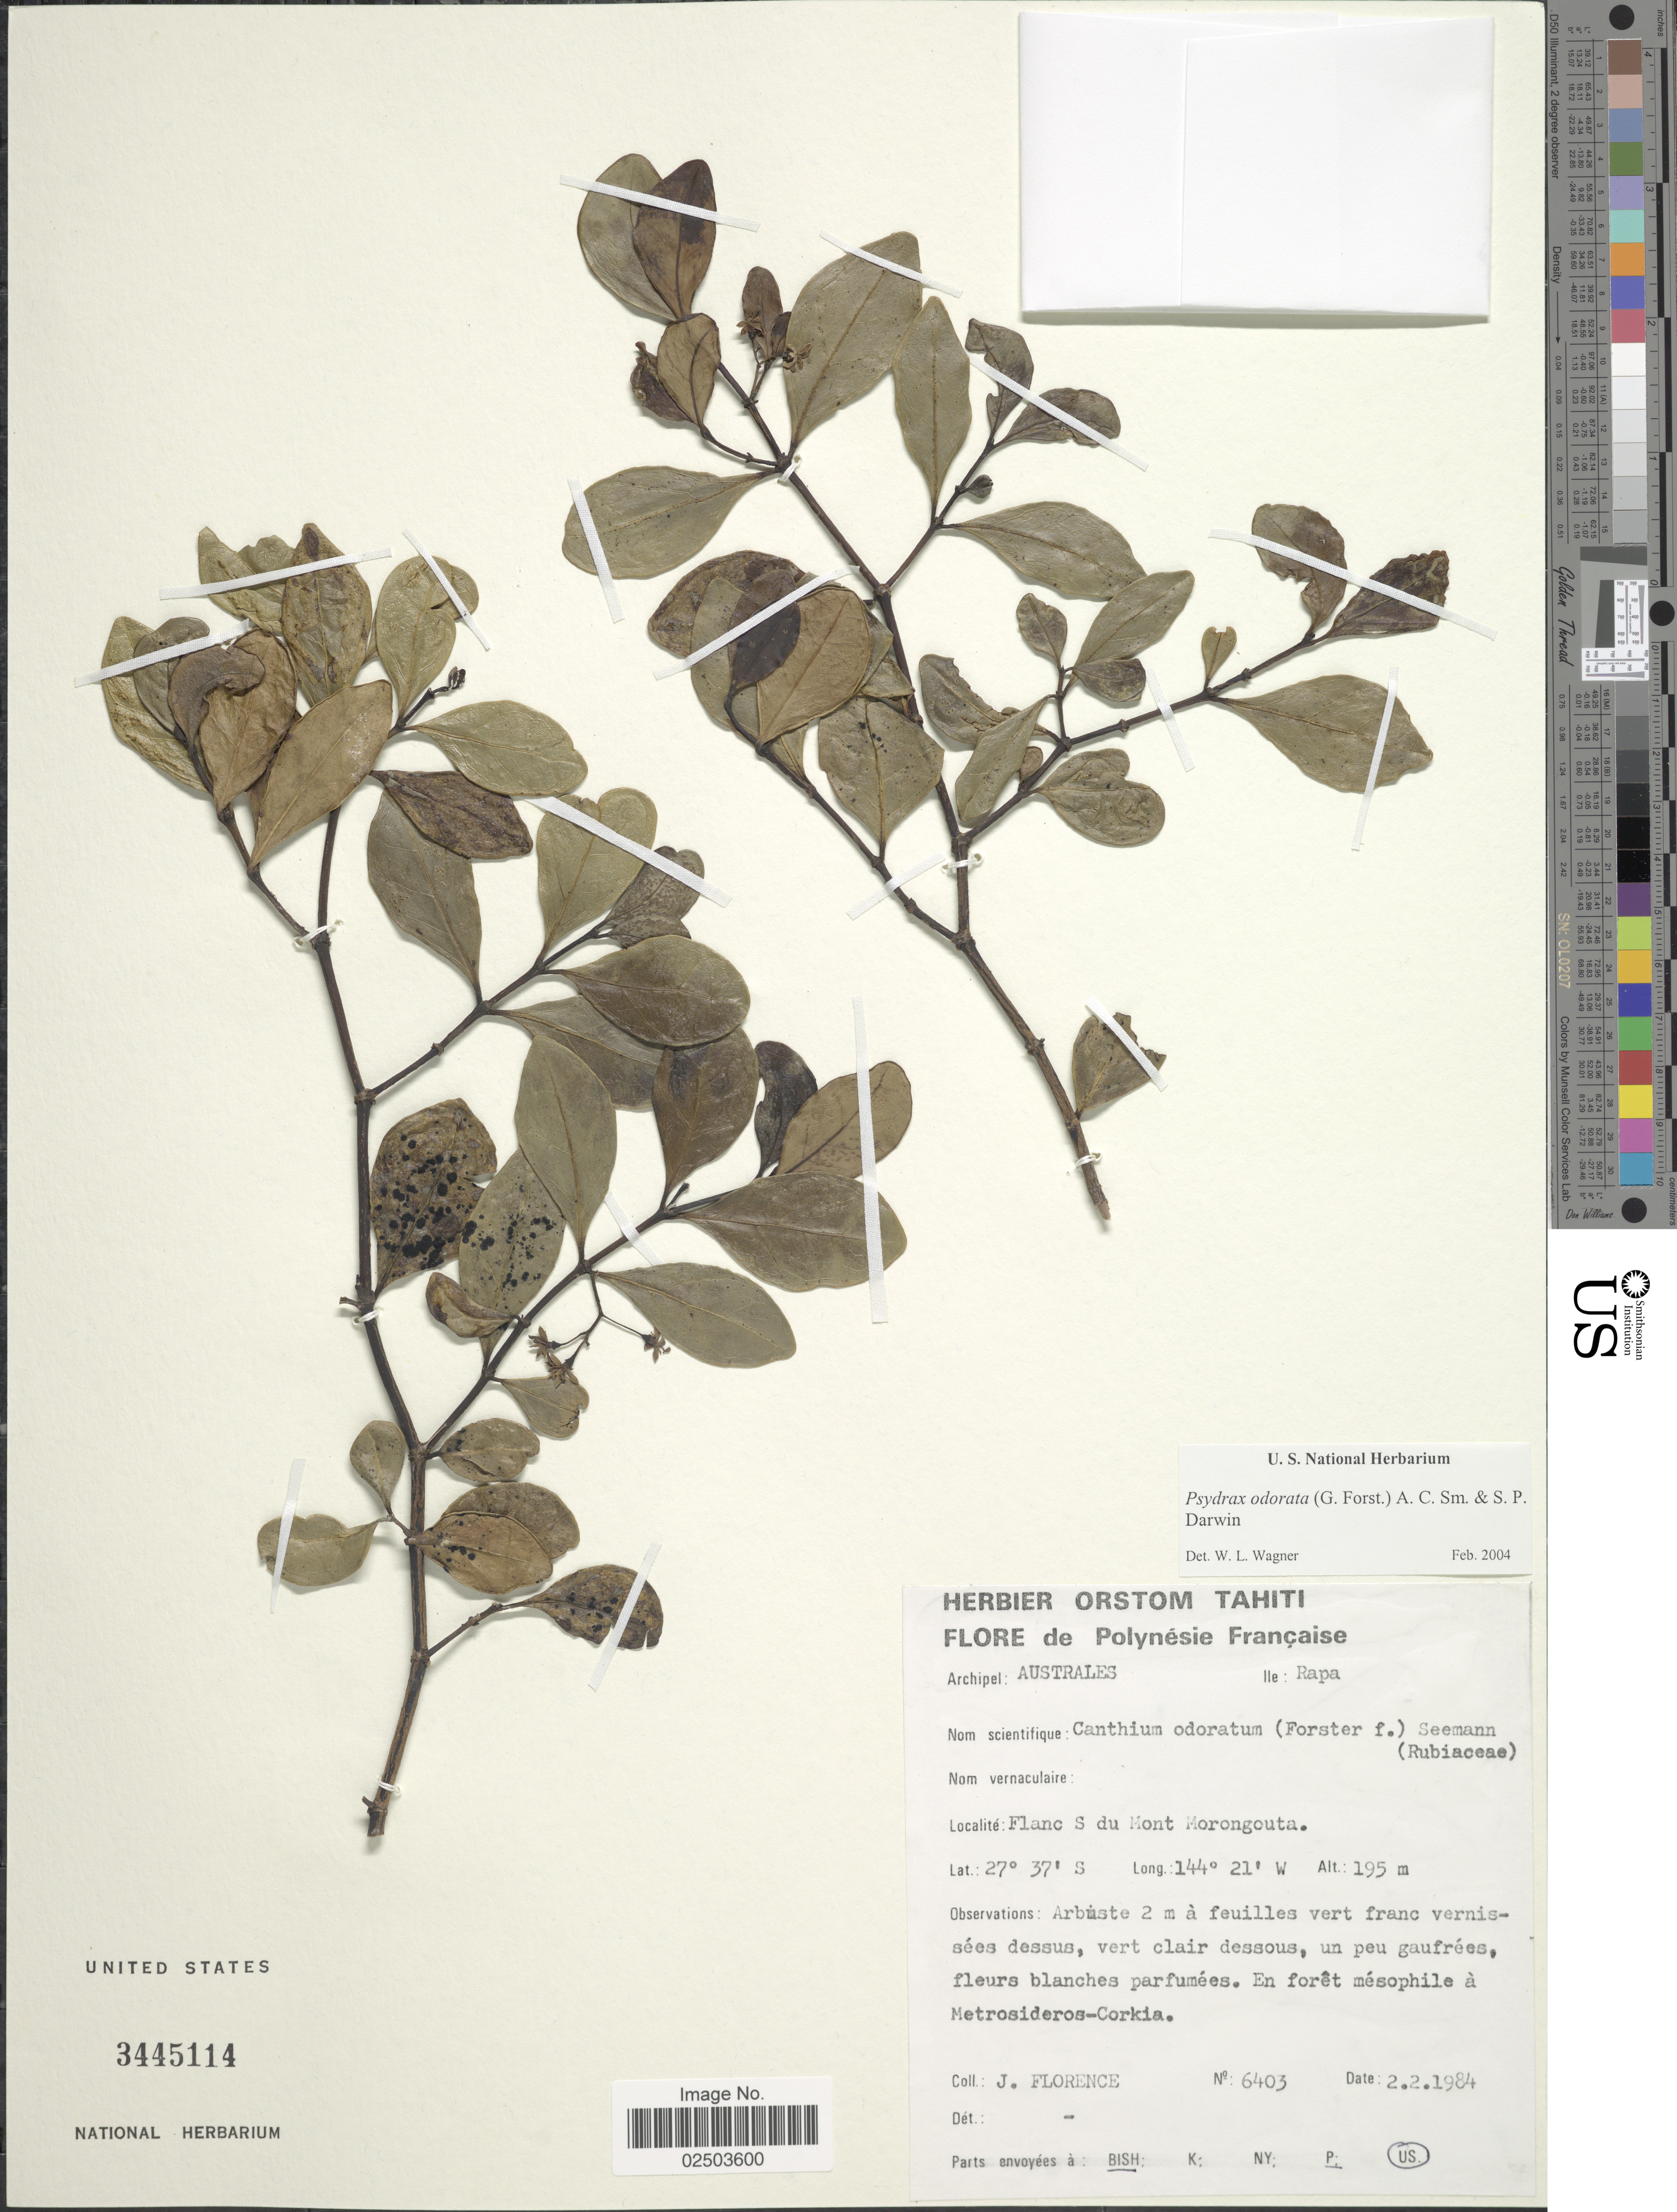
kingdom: Plantae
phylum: Tracheophyta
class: Magnoliopsida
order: Gentianales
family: Rubiaceae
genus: Canthium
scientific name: Canthium odoratum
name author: Seem.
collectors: J. Florence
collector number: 6403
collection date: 1984-02-02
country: French Polynesia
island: Rapa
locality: Archipel: Autrales, Ile: Rapa, Flanc S du mont Morongouta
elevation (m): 195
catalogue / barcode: US 3445114